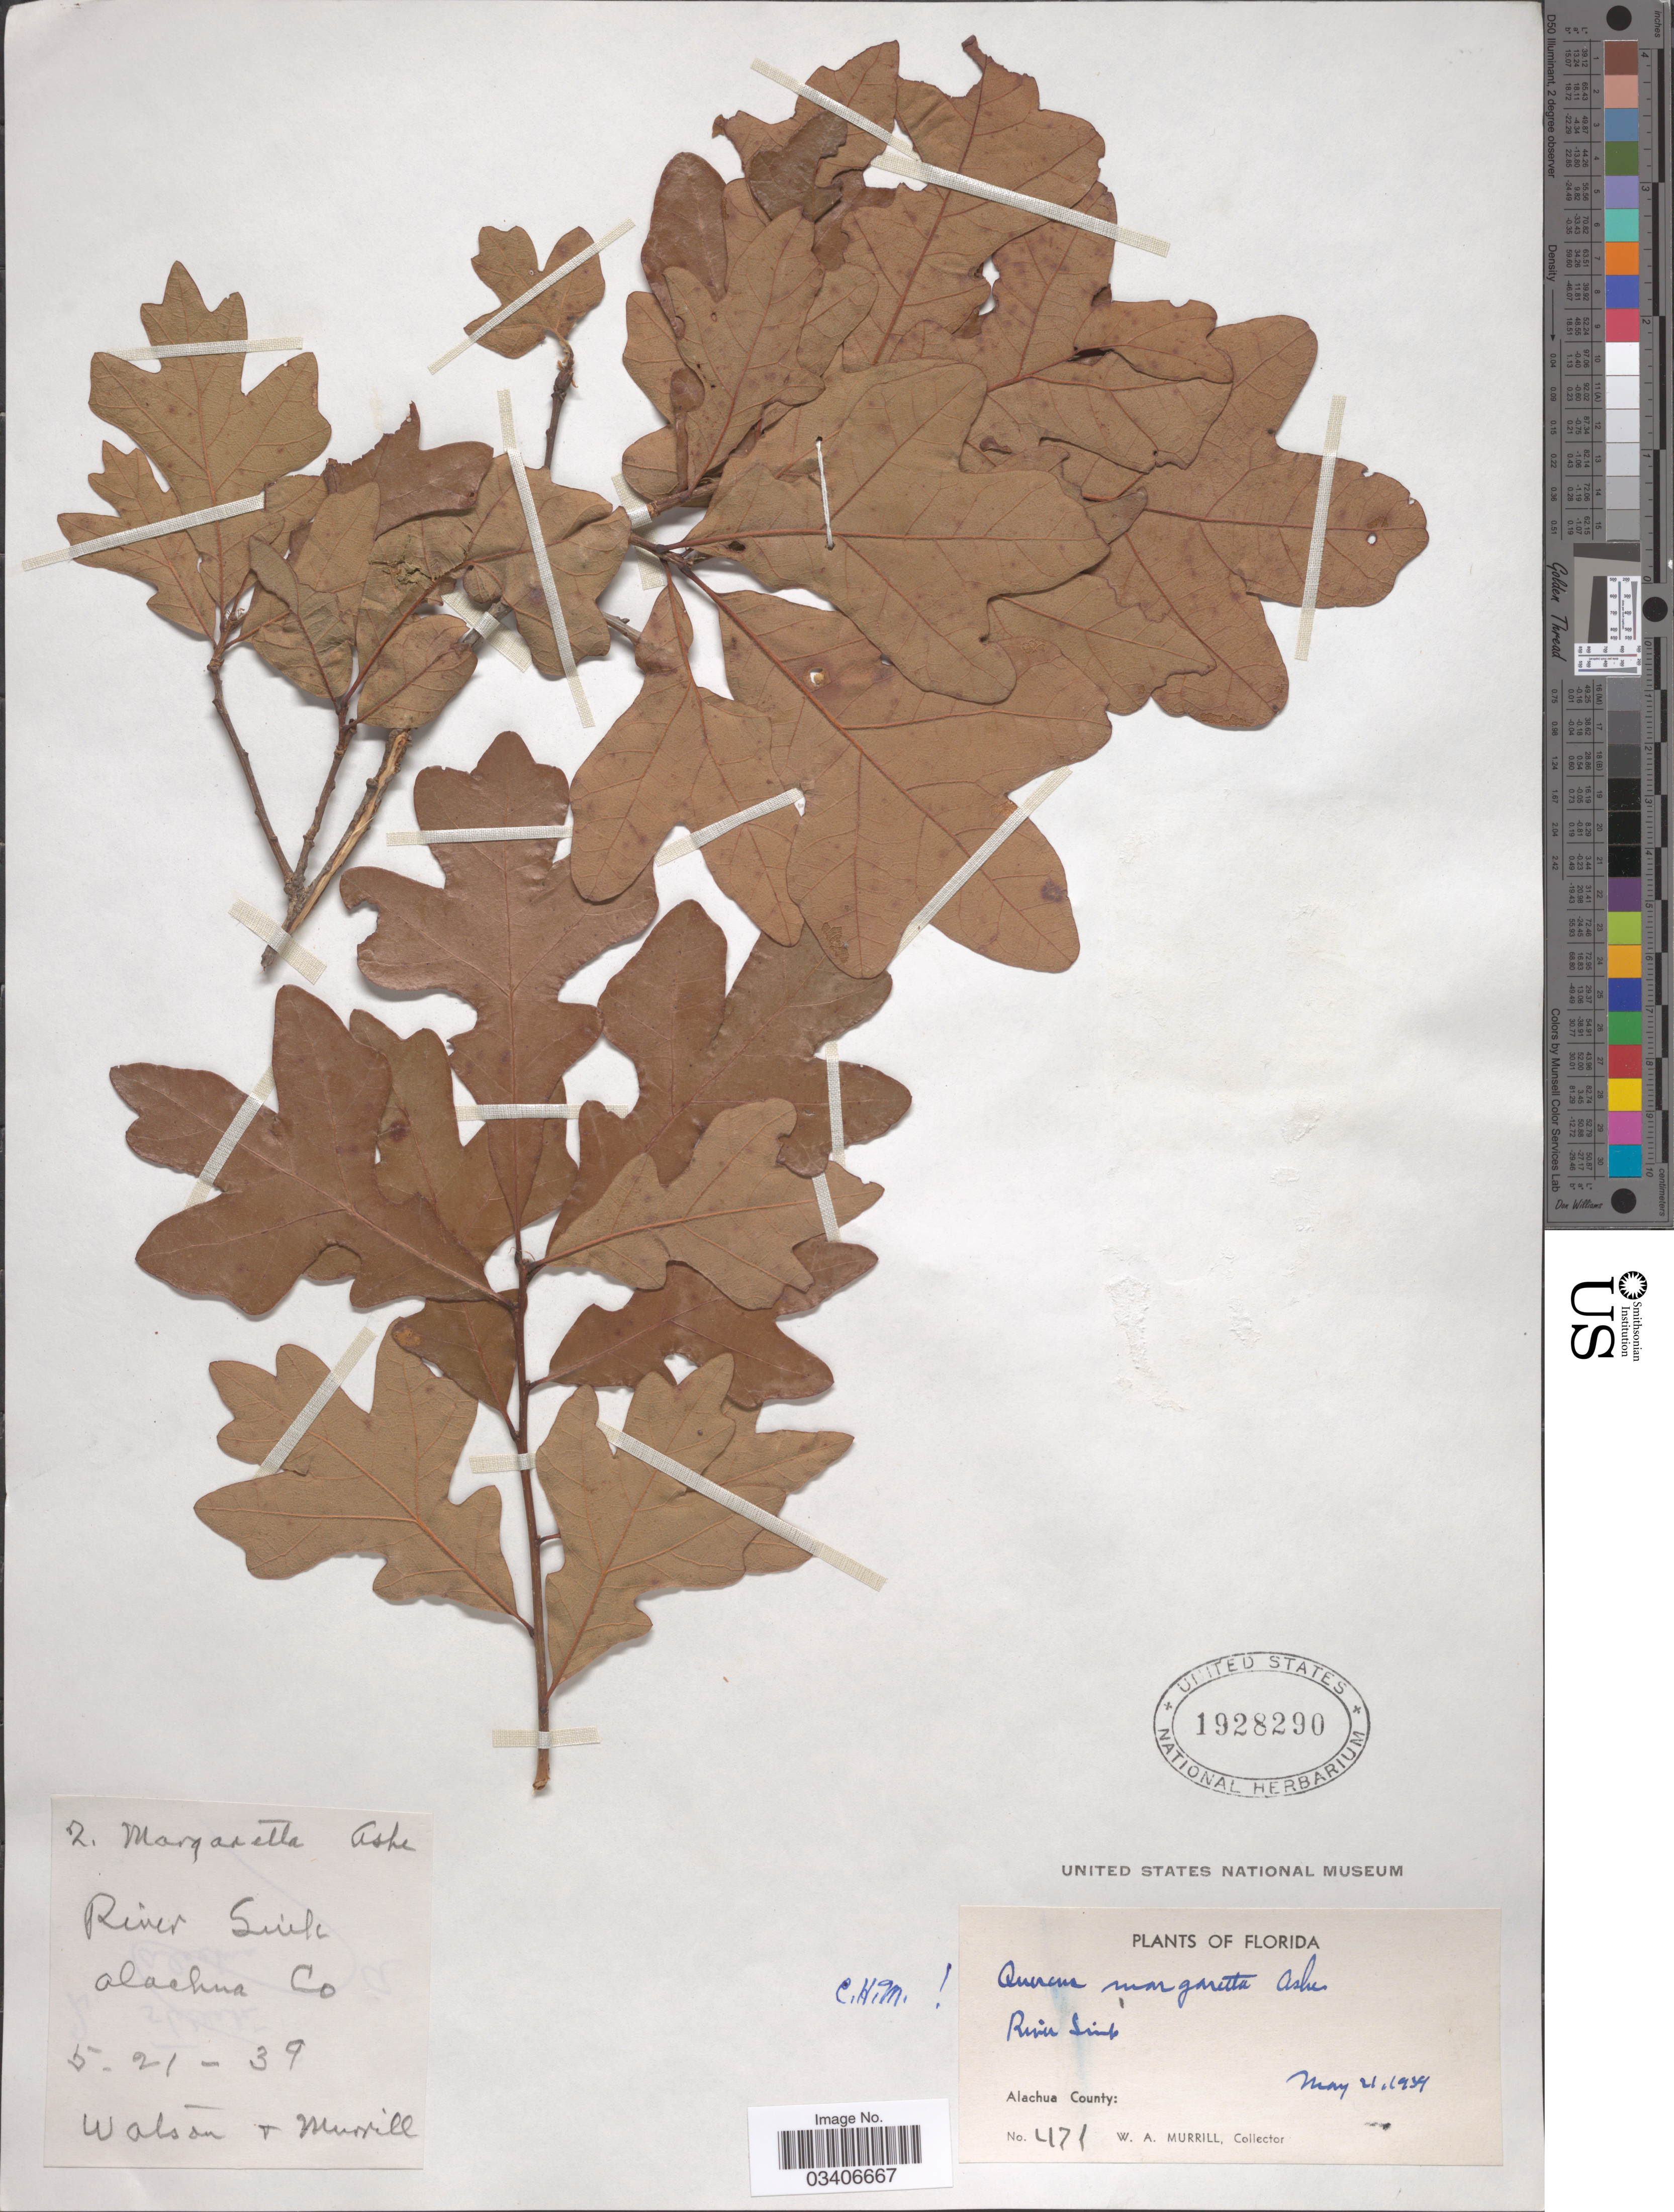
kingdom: Plantae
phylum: Tracheophyta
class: Magnoliopsida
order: Fagales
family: Fagaceae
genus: Quercus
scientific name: Quercus margarettae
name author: Ashe ex Small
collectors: W. A. Murrill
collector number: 471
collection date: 1939-05-21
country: United States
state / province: Florida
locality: River Sink, Alachua Co.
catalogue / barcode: US 1928290